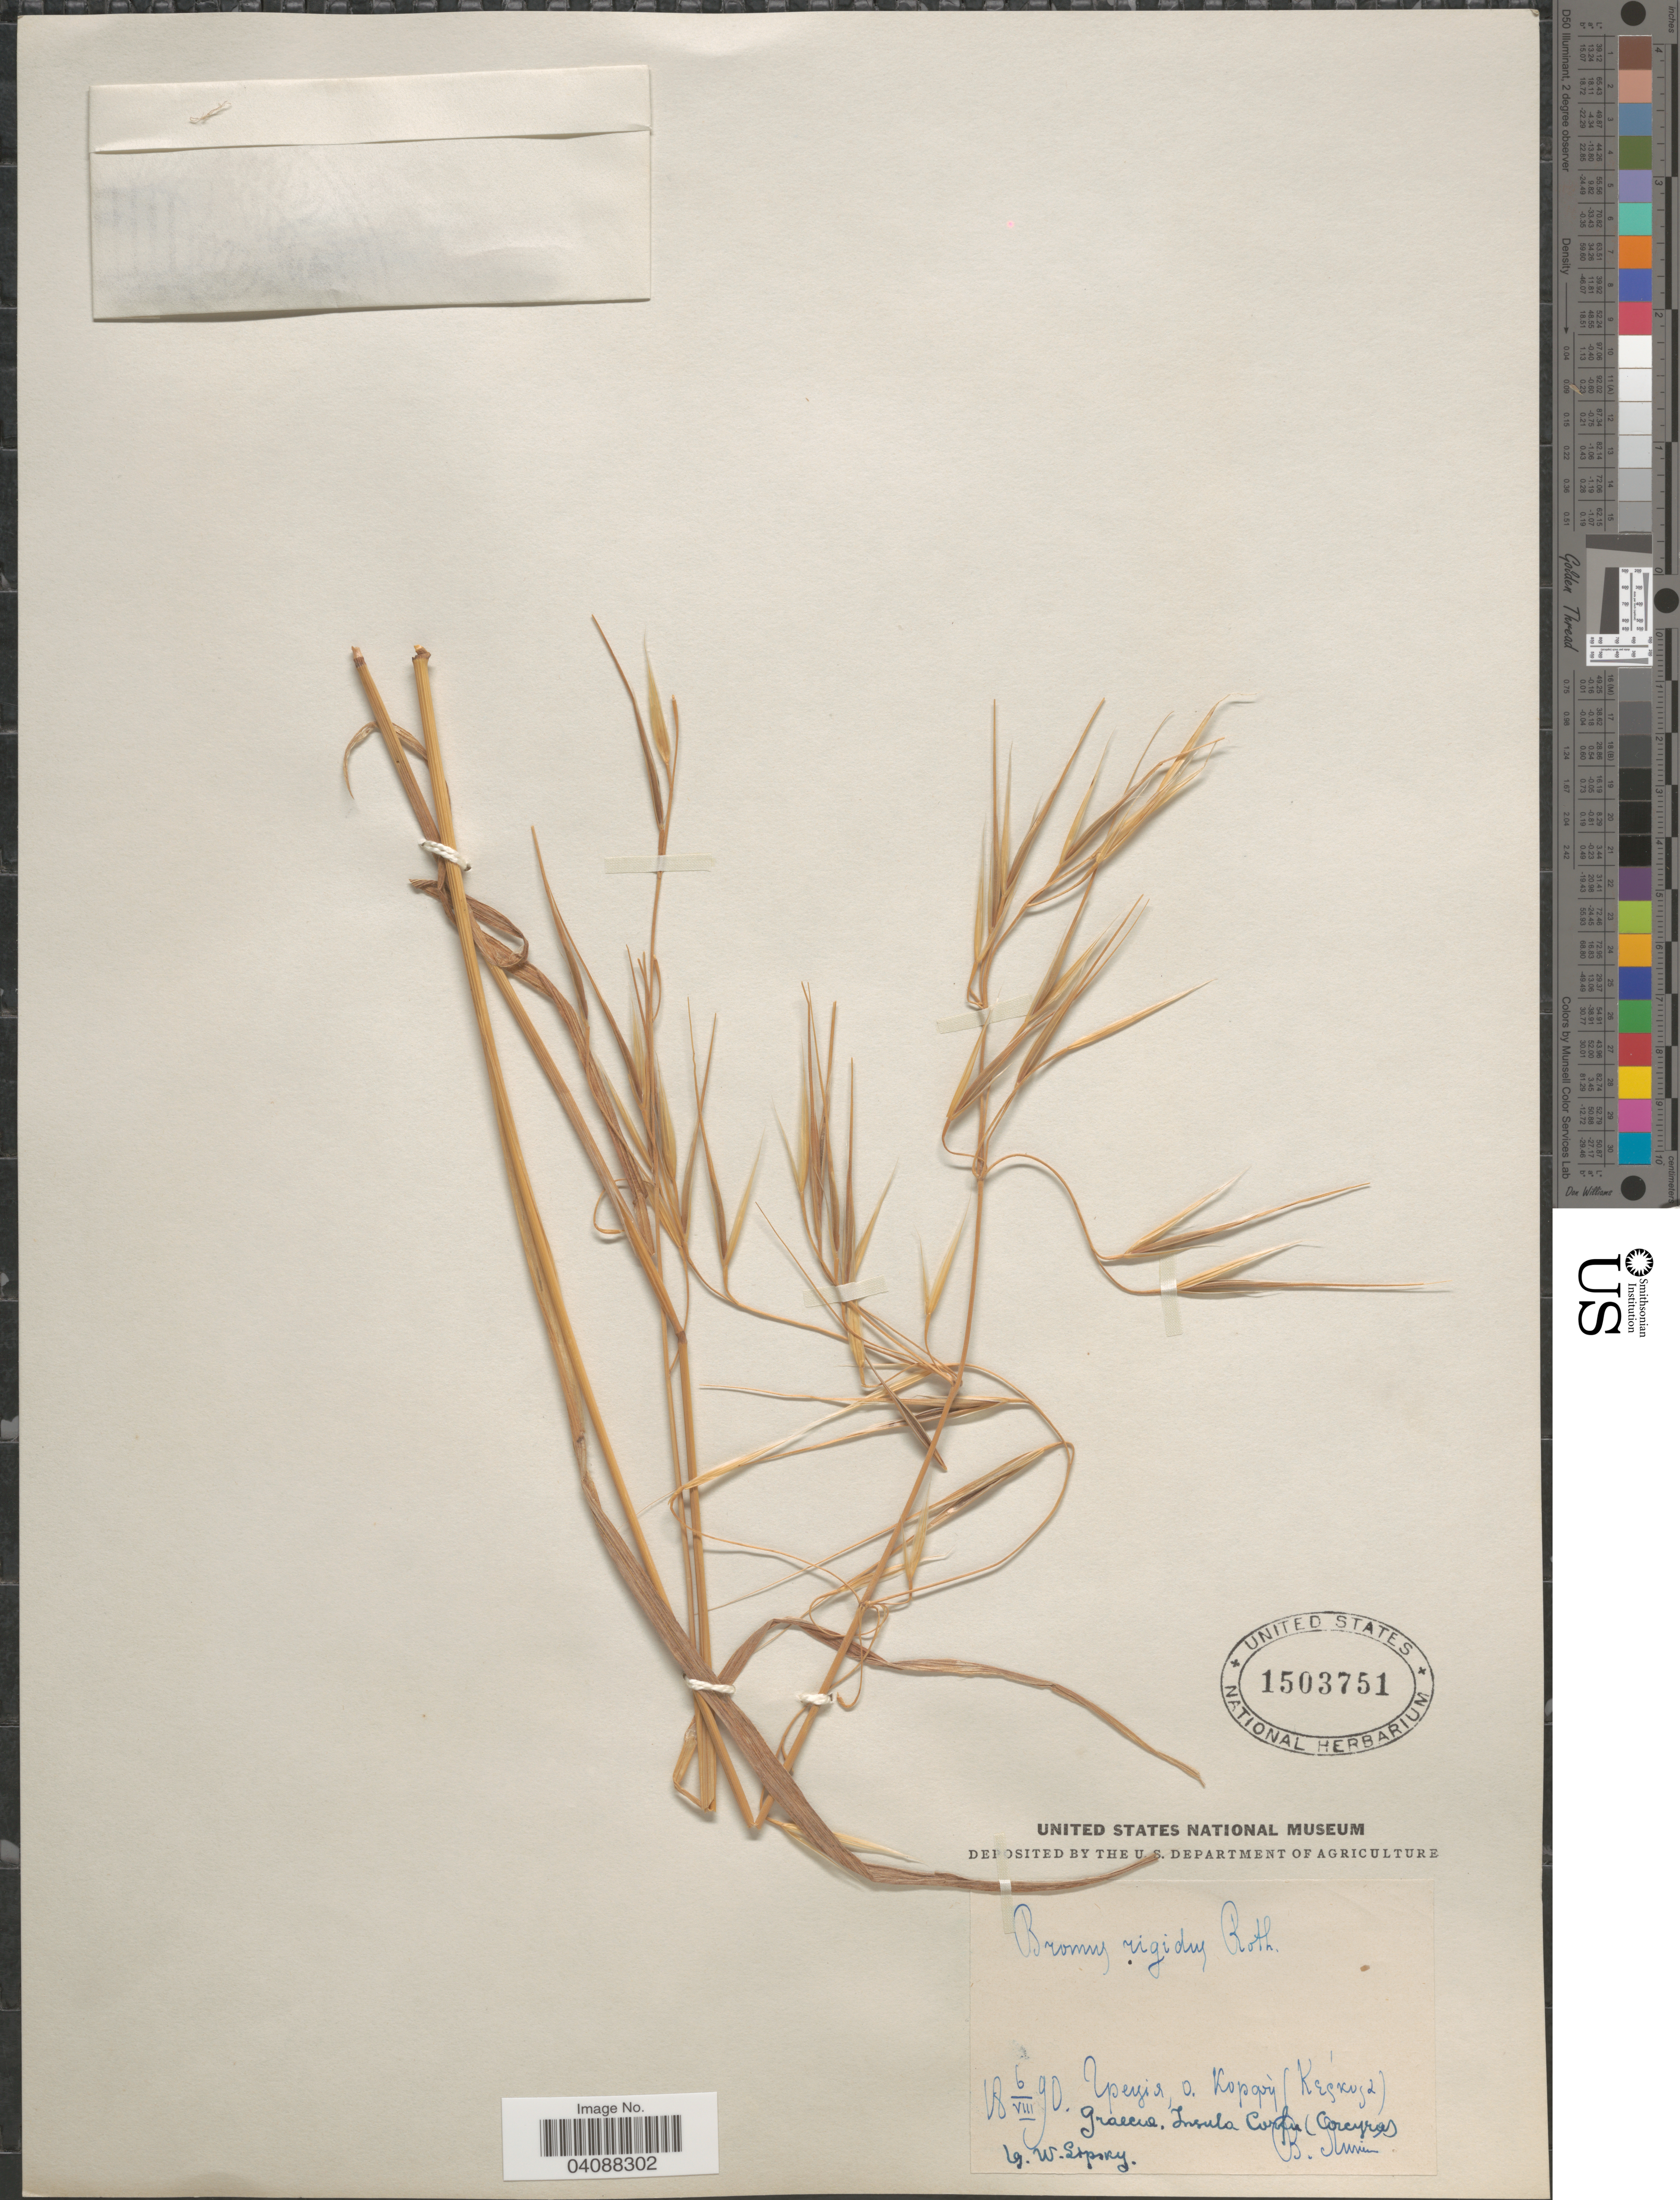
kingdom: Plantae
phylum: Tracheophyta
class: Liliopsida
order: Poales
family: Poaceae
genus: Bromus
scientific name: Bromus rigidus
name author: Roth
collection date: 1890-08-06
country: Greece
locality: X. Graecia, Insula Corfu (Corcyr).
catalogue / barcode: US 1503751